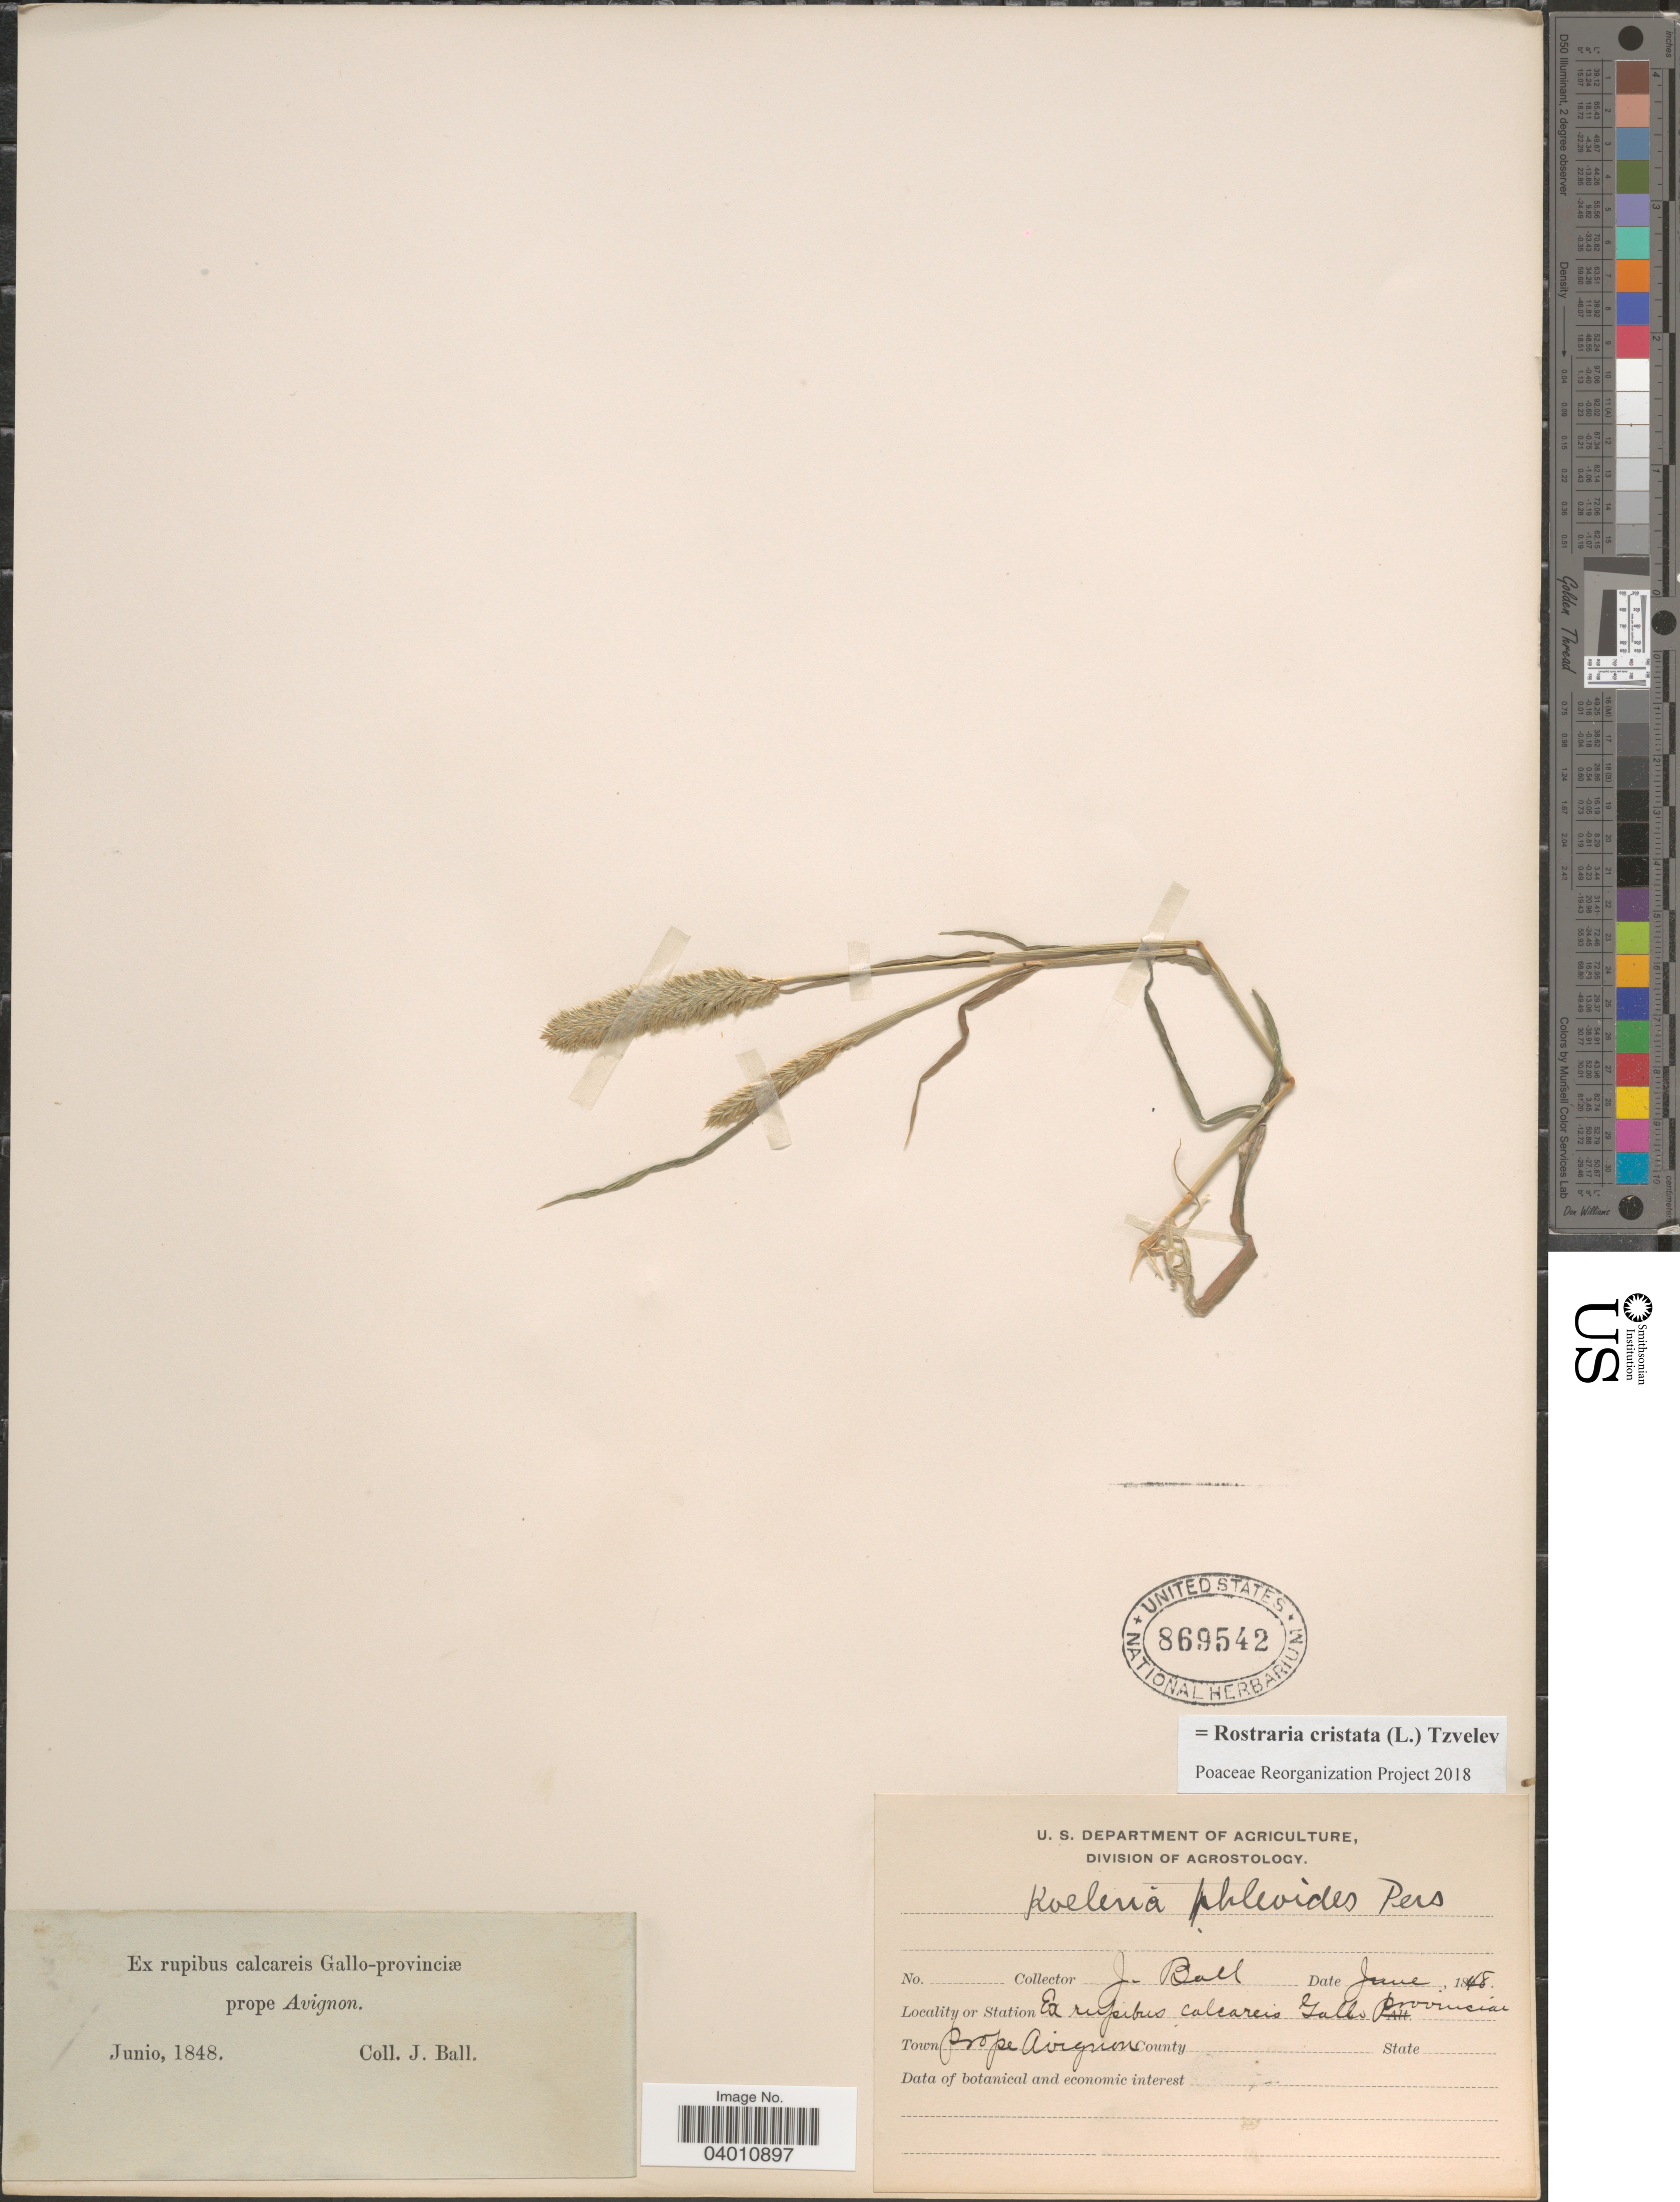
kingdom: Plantae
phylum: Tracheophyta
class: Liliopsida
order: Poales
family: Poaceae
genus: Rostraria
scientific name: Rostraria cristata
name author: (L.) Tzvelev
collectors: J. Ball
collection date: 1848-06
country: France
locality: Ex rupibus calcareis Gallo-provinciæ prope Avignon.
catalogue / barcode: US 869542